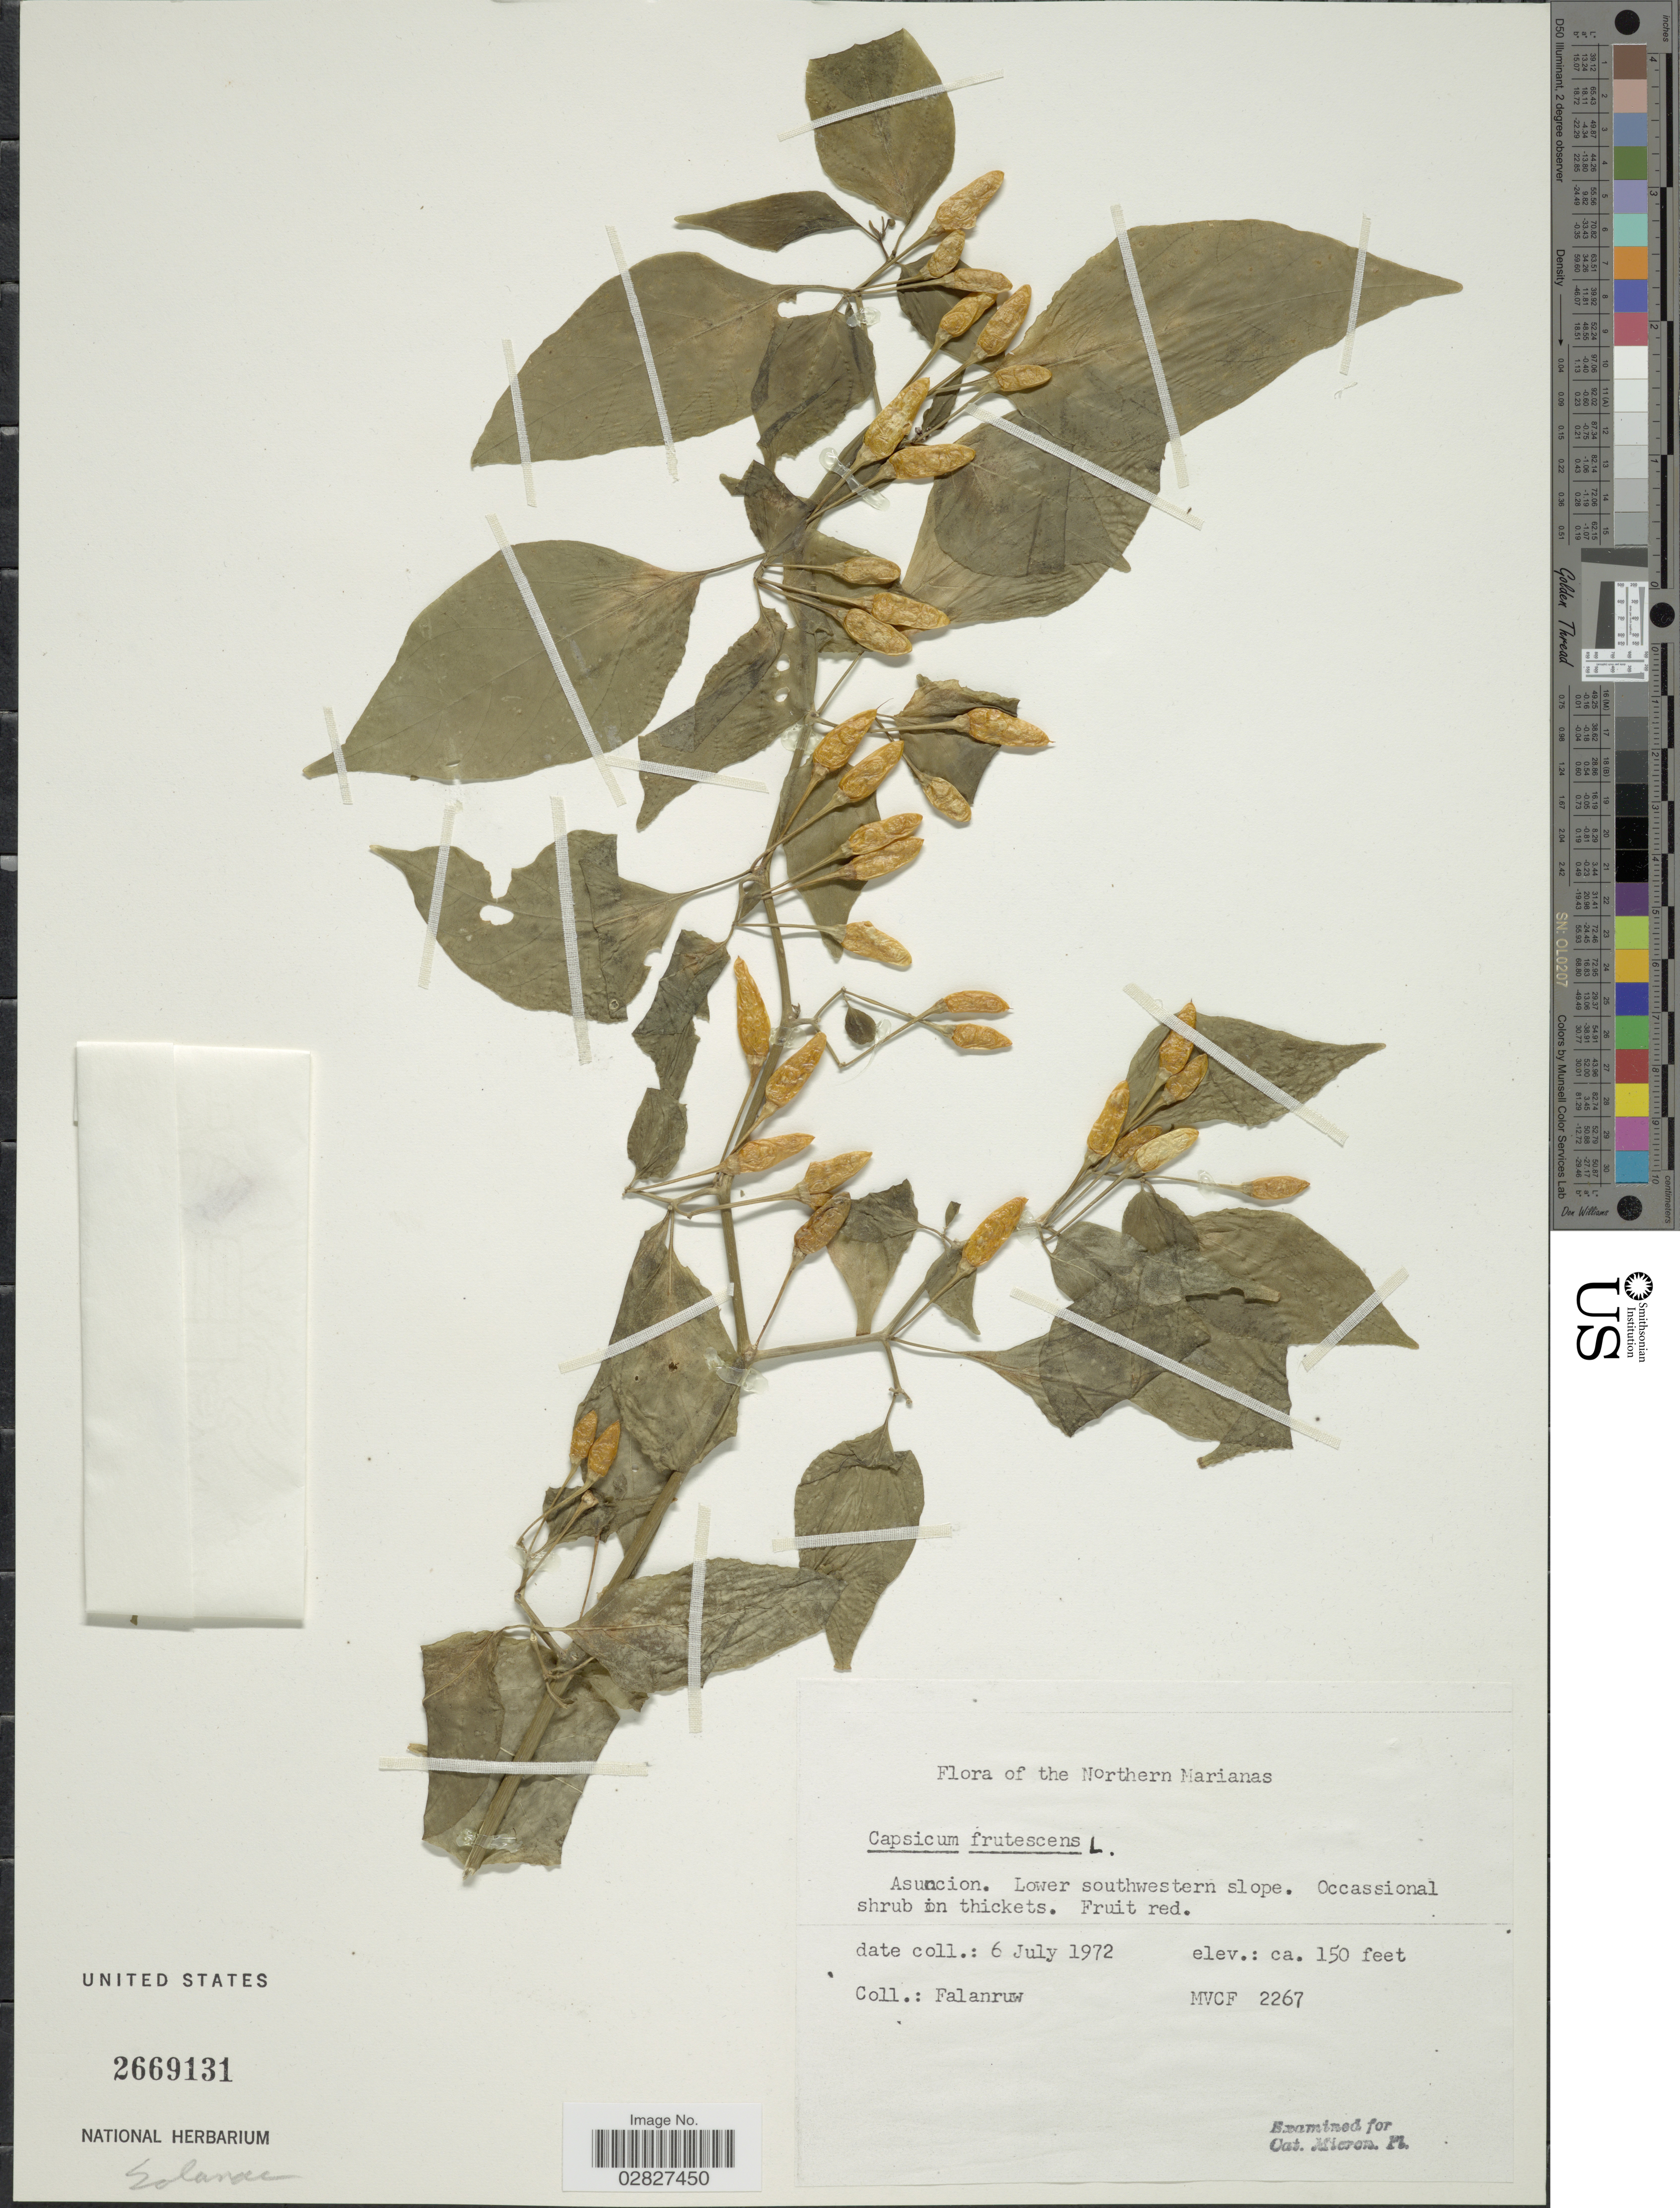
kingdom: Plantae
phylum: Tracheophyta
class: Magnoliopsida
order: Solanales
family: Solanaceae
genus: Capsicum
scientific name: Capsicum frutescens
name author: L.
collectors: Falanruw, --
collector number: MVCF 2267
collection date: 1972-07-06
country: Northern Mariana Islands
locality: Asuncion. Lower southwestern slope.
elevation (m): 46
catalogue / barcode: US 2669131